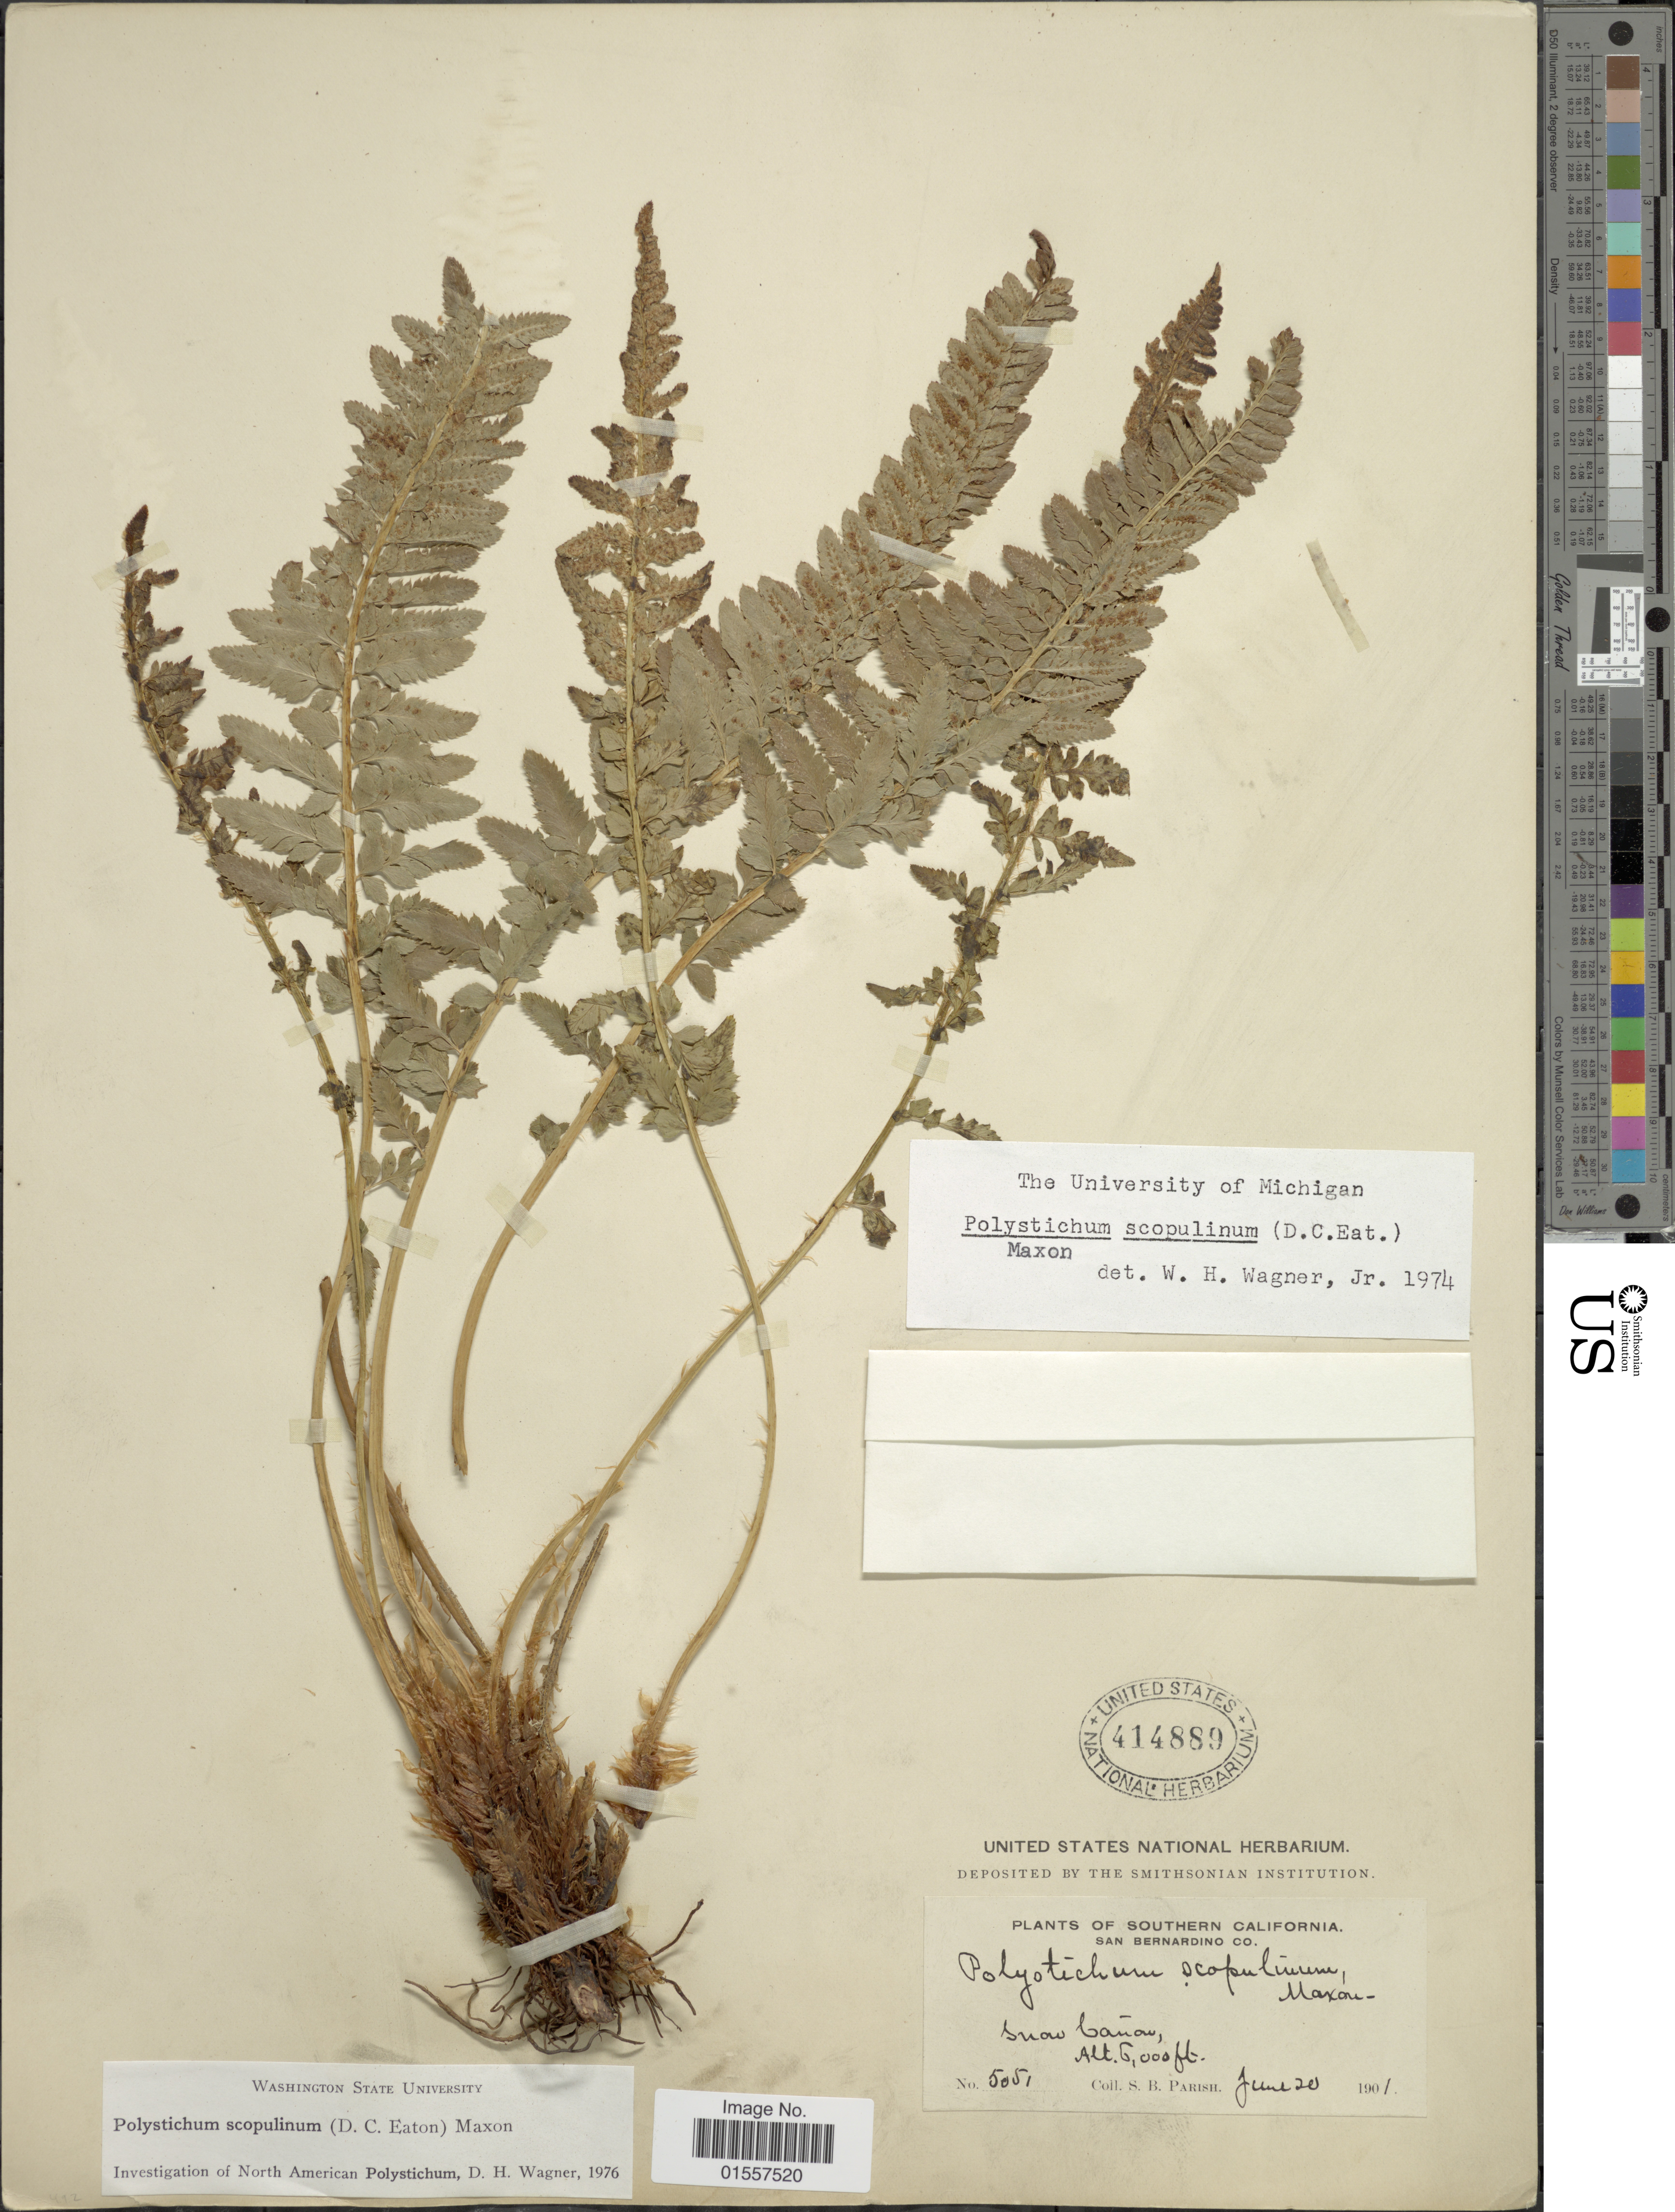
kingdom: Plantae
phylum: Tracheophyta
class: Polypodiopsida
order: Polypodiales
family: Dryopteridaceae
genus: Polystichum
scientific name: Polystichum scopulinum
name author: (D.C. Eaton) Maxon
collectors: S. B. Parish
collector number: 5051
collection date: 1901-06-20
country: United States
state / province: California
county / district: San Bernardino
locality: Southern California, San Bernardino Co., Snow Canon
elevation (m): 1829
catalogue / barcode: US 414889